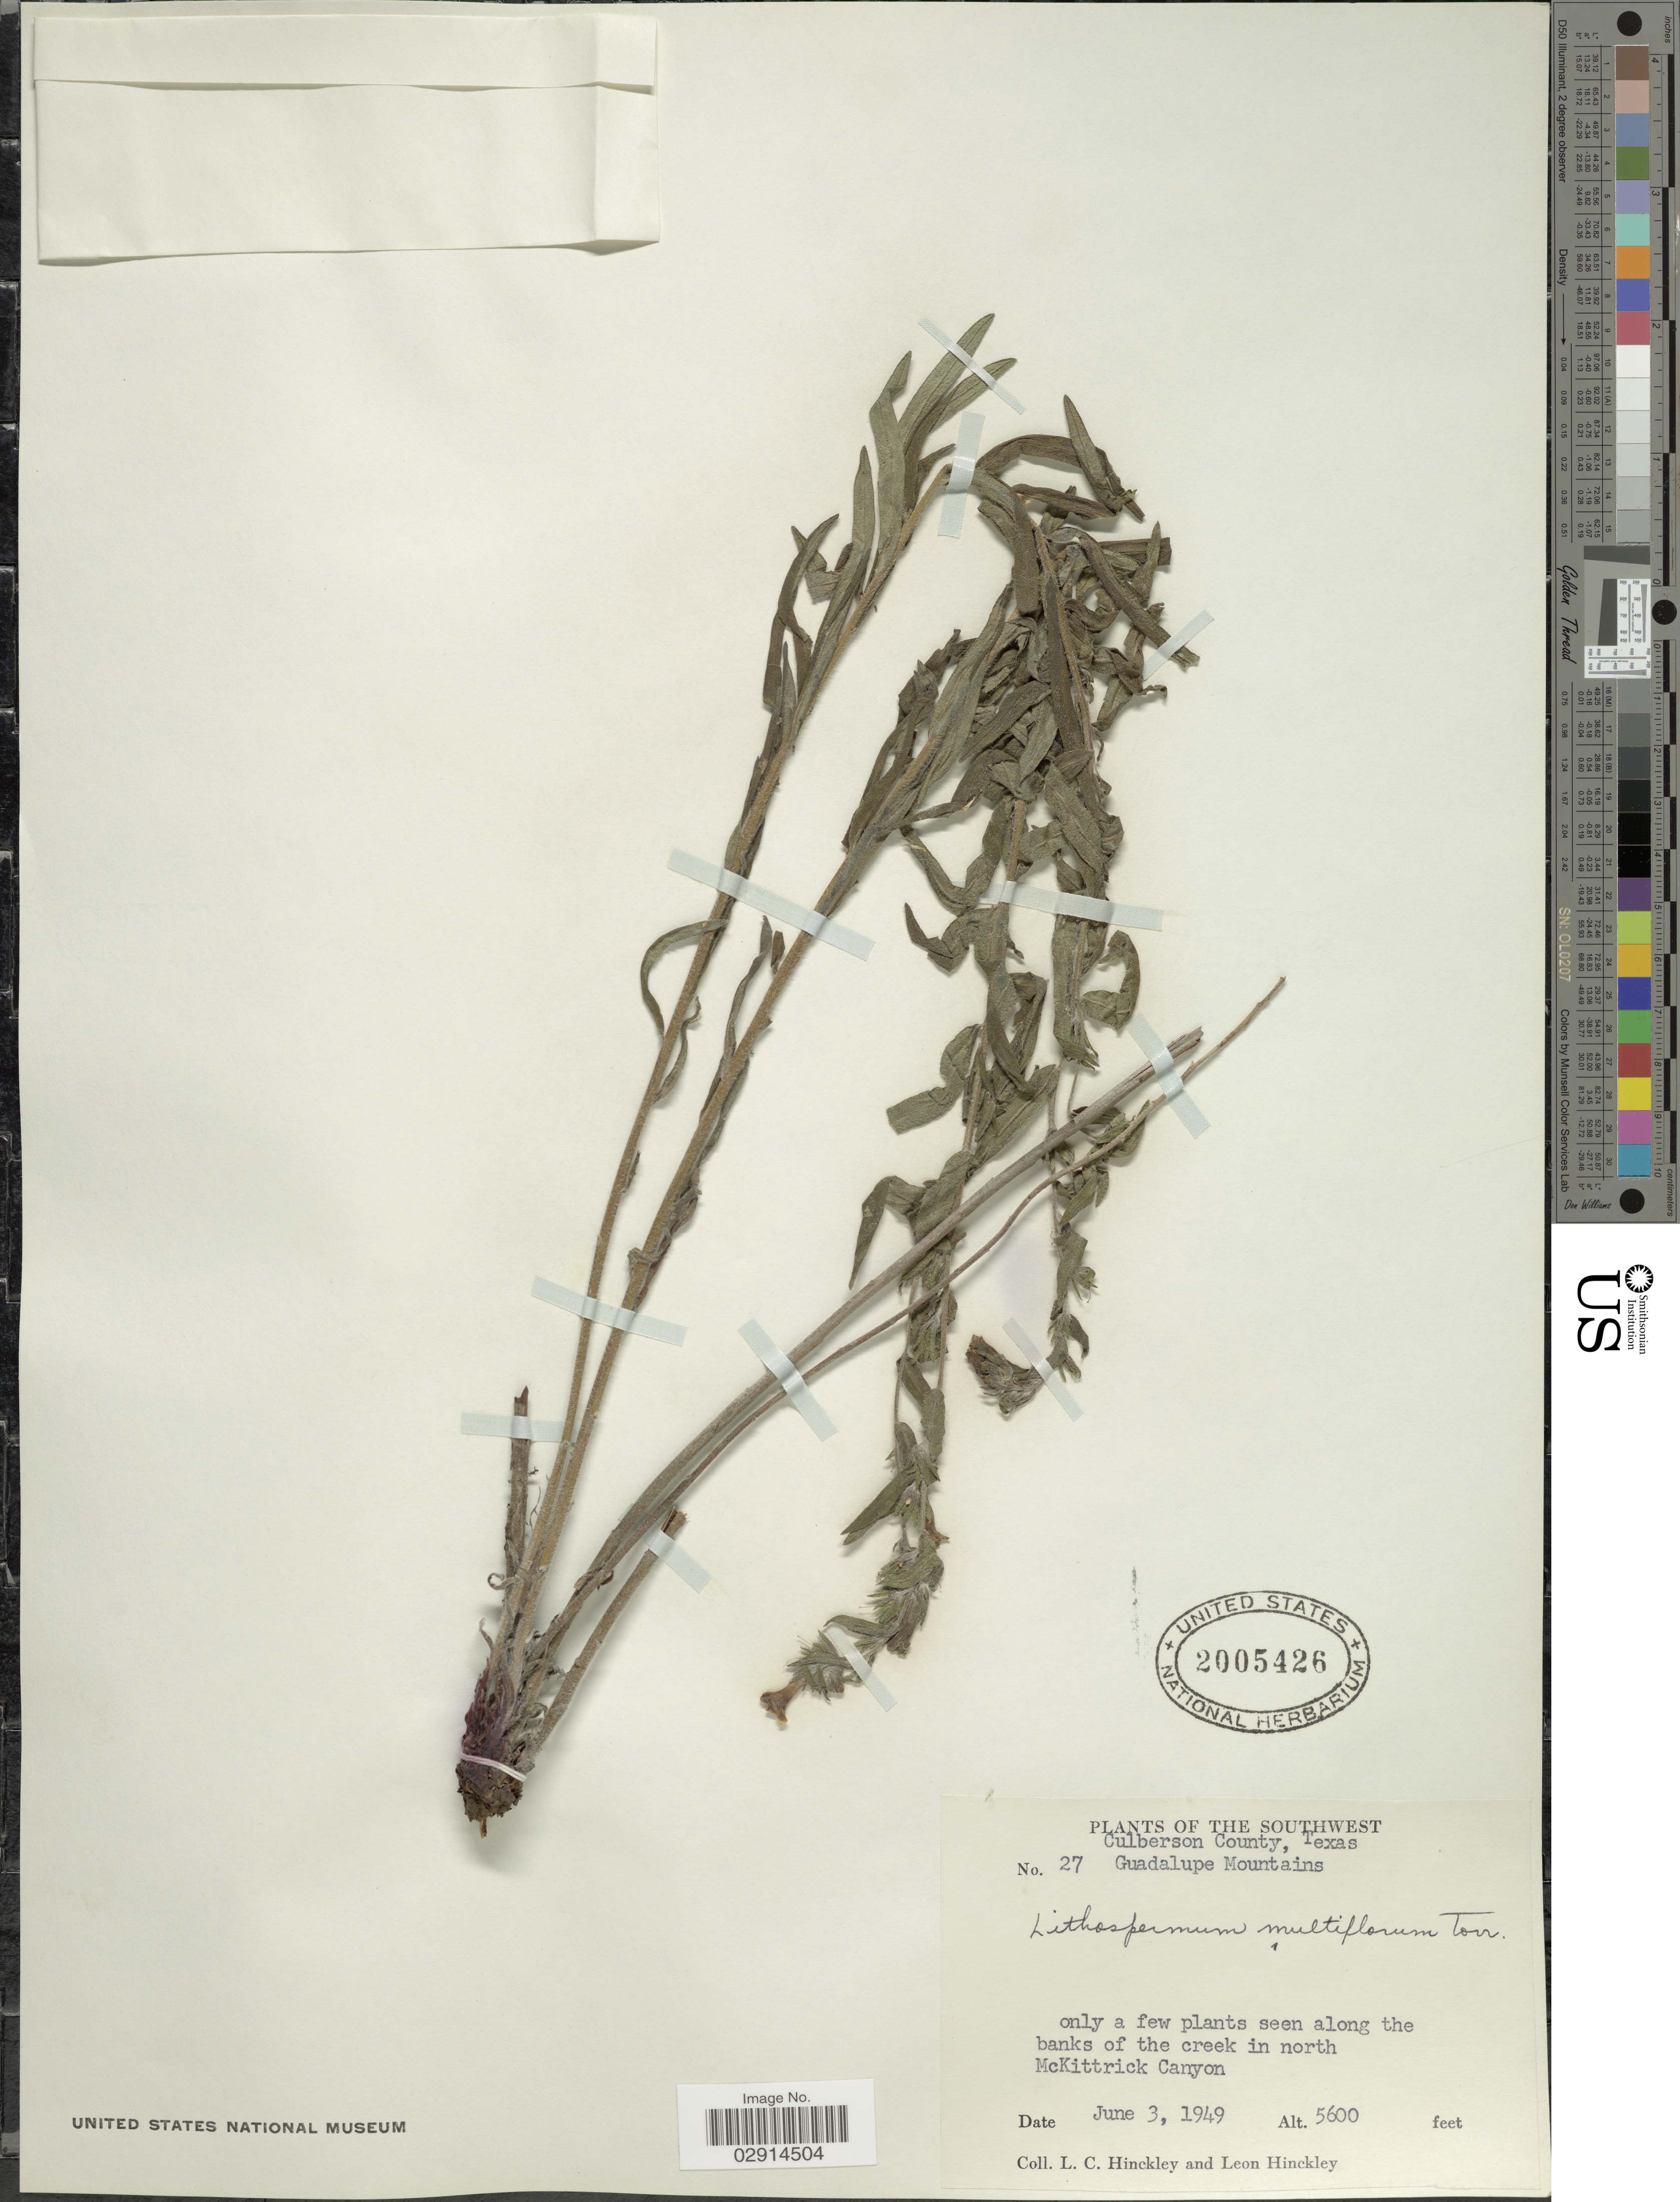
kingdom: Plantae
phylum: Tracheophyta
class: Magnoliopsida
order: Boraginales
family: Boraginaceae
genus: Lithospermum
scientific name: Lithospermum multiflorum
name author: Torr. ex A. Gray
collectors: L. Hinckley & L. Hinckley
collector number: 27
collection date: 1949-06-03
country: United States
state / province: Texas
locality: Southwest. Culberson County. Guadalupe Mountains. Along the banks of the creek in north McKittrick Canyon.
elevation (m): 1707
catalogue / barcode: US 2005426